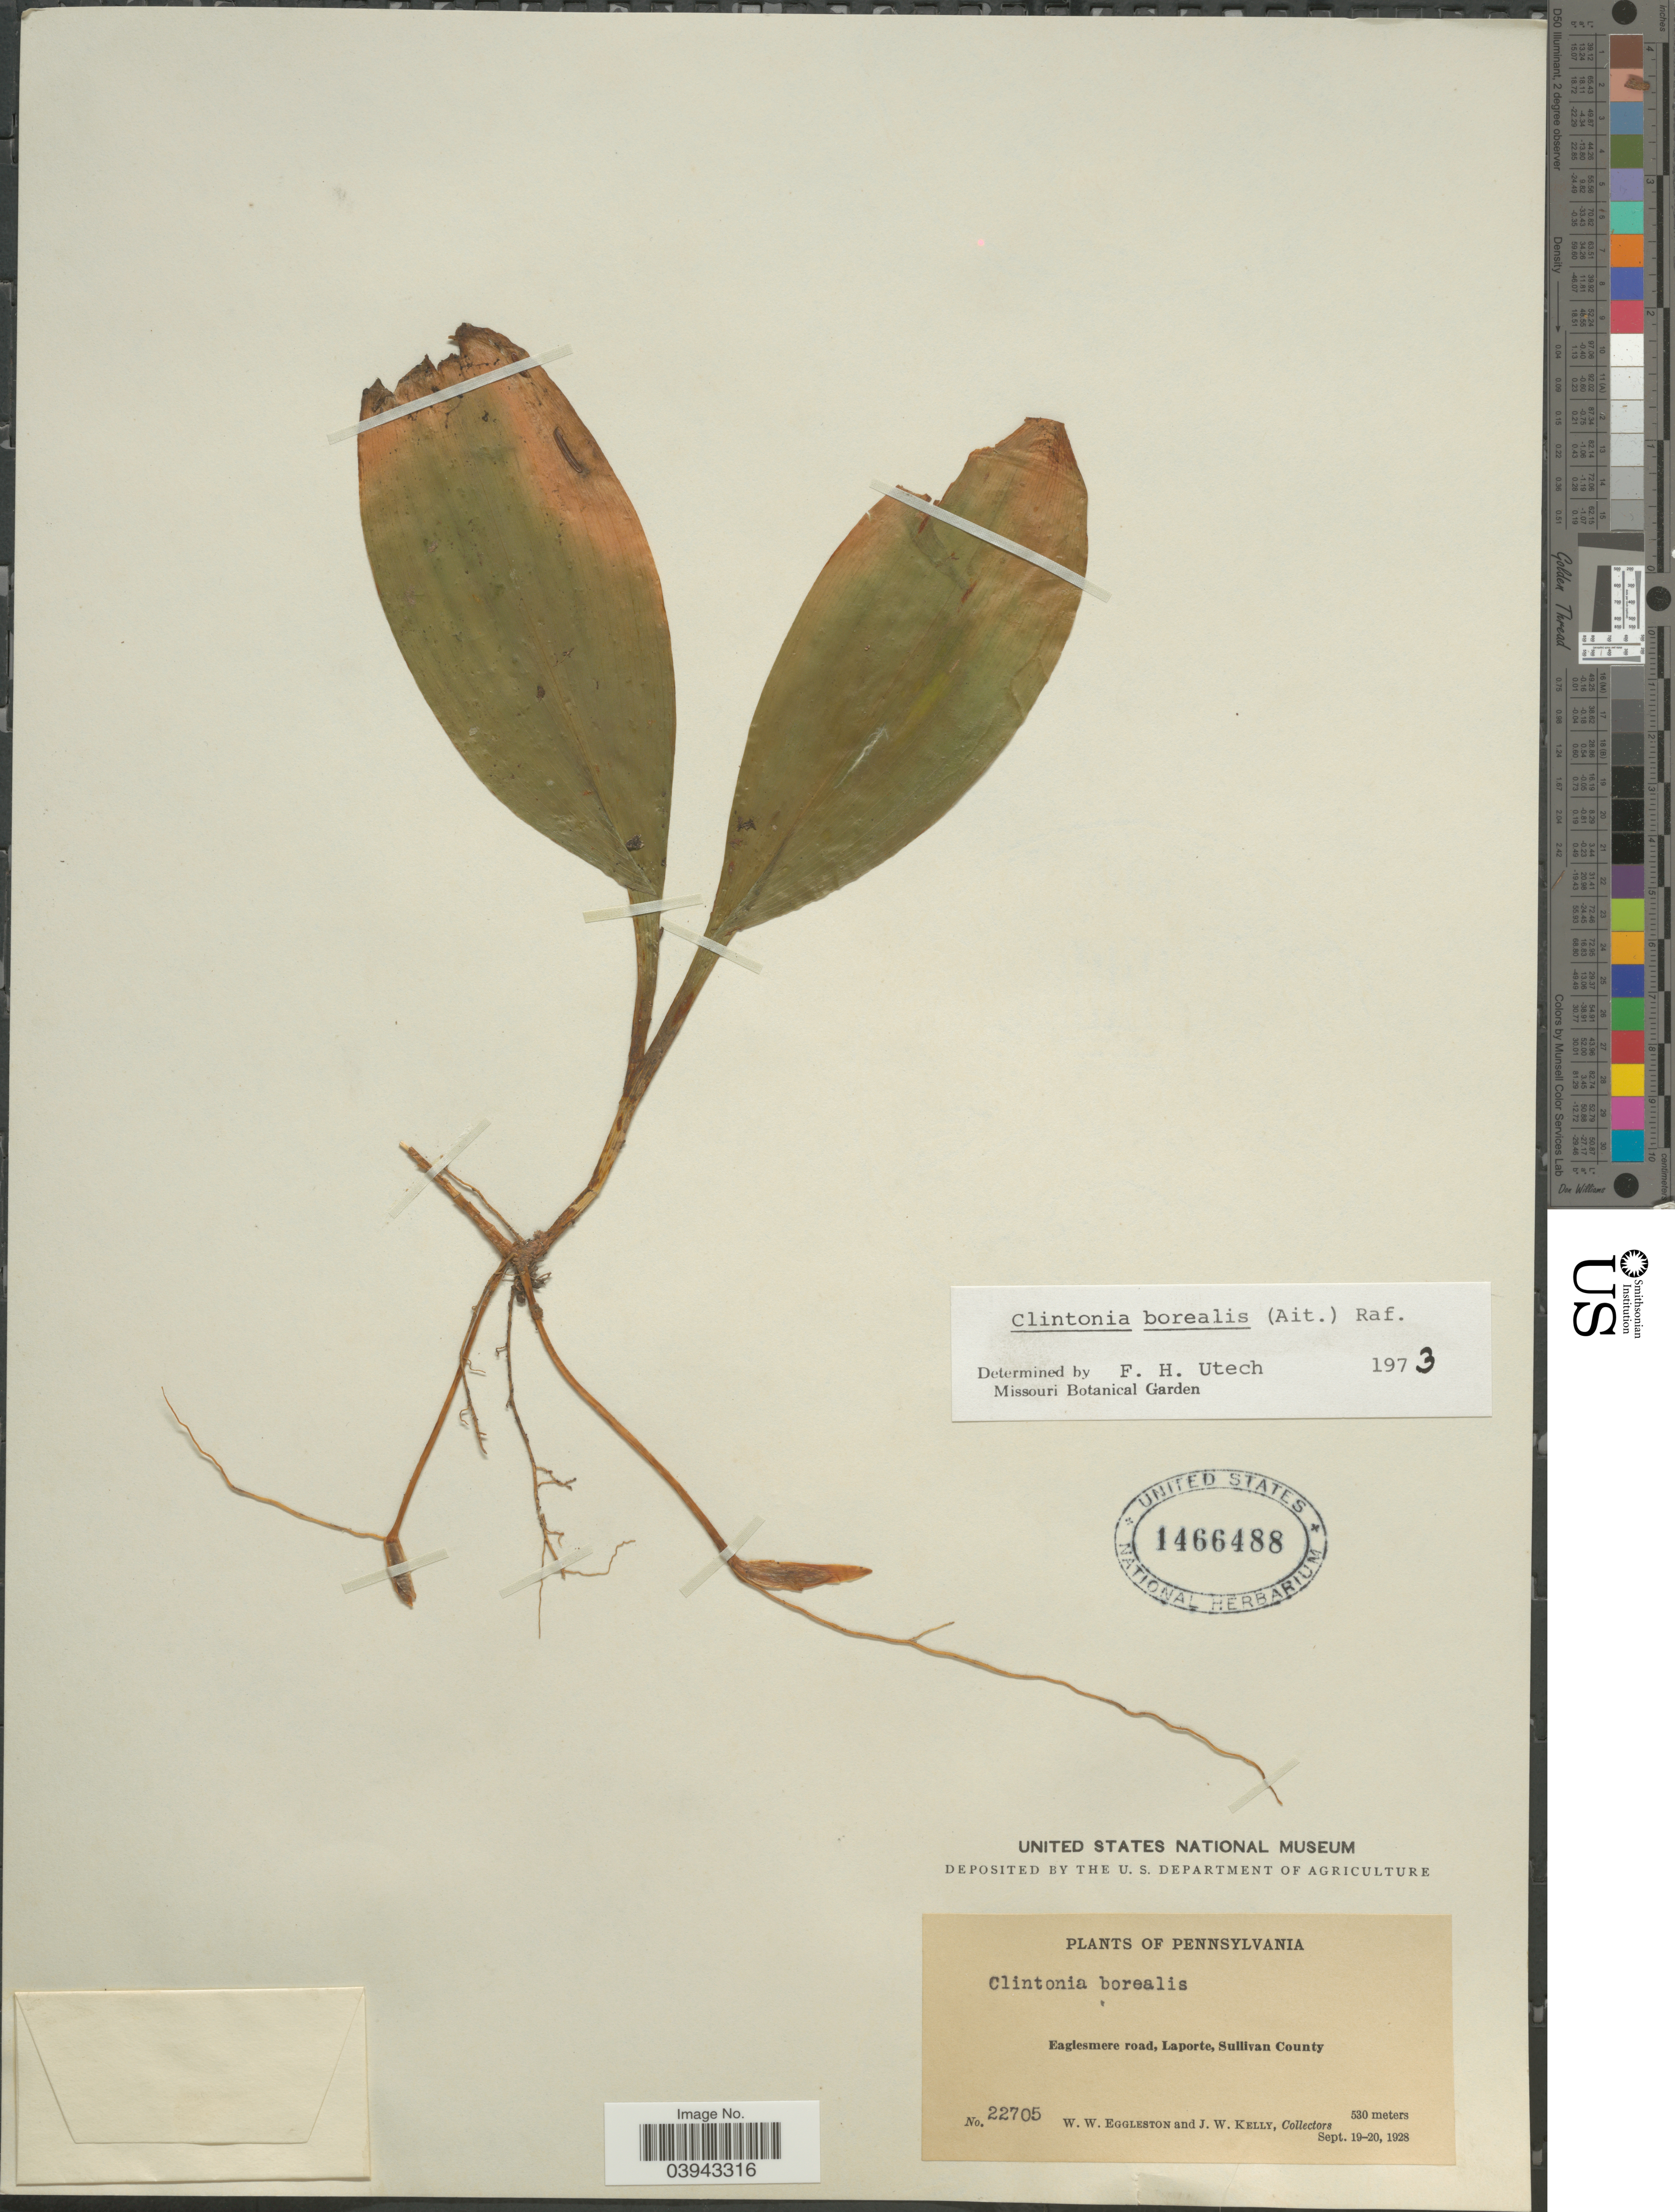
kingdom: Plantae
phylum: Tracheophyta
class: Liliopsida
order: Liliales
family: Liliaceae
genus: Clintonia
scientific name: Clintonia borealis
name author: (Aiton) Raf.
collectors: W. W. Eggleston & J. Kelly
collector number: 22705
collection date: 1928-09-19/1928-09-20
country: United States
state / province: Pennsylvania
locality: Eaglesmere road, Laporte, Sullivan County.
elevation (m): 530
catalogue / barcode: US 1466488